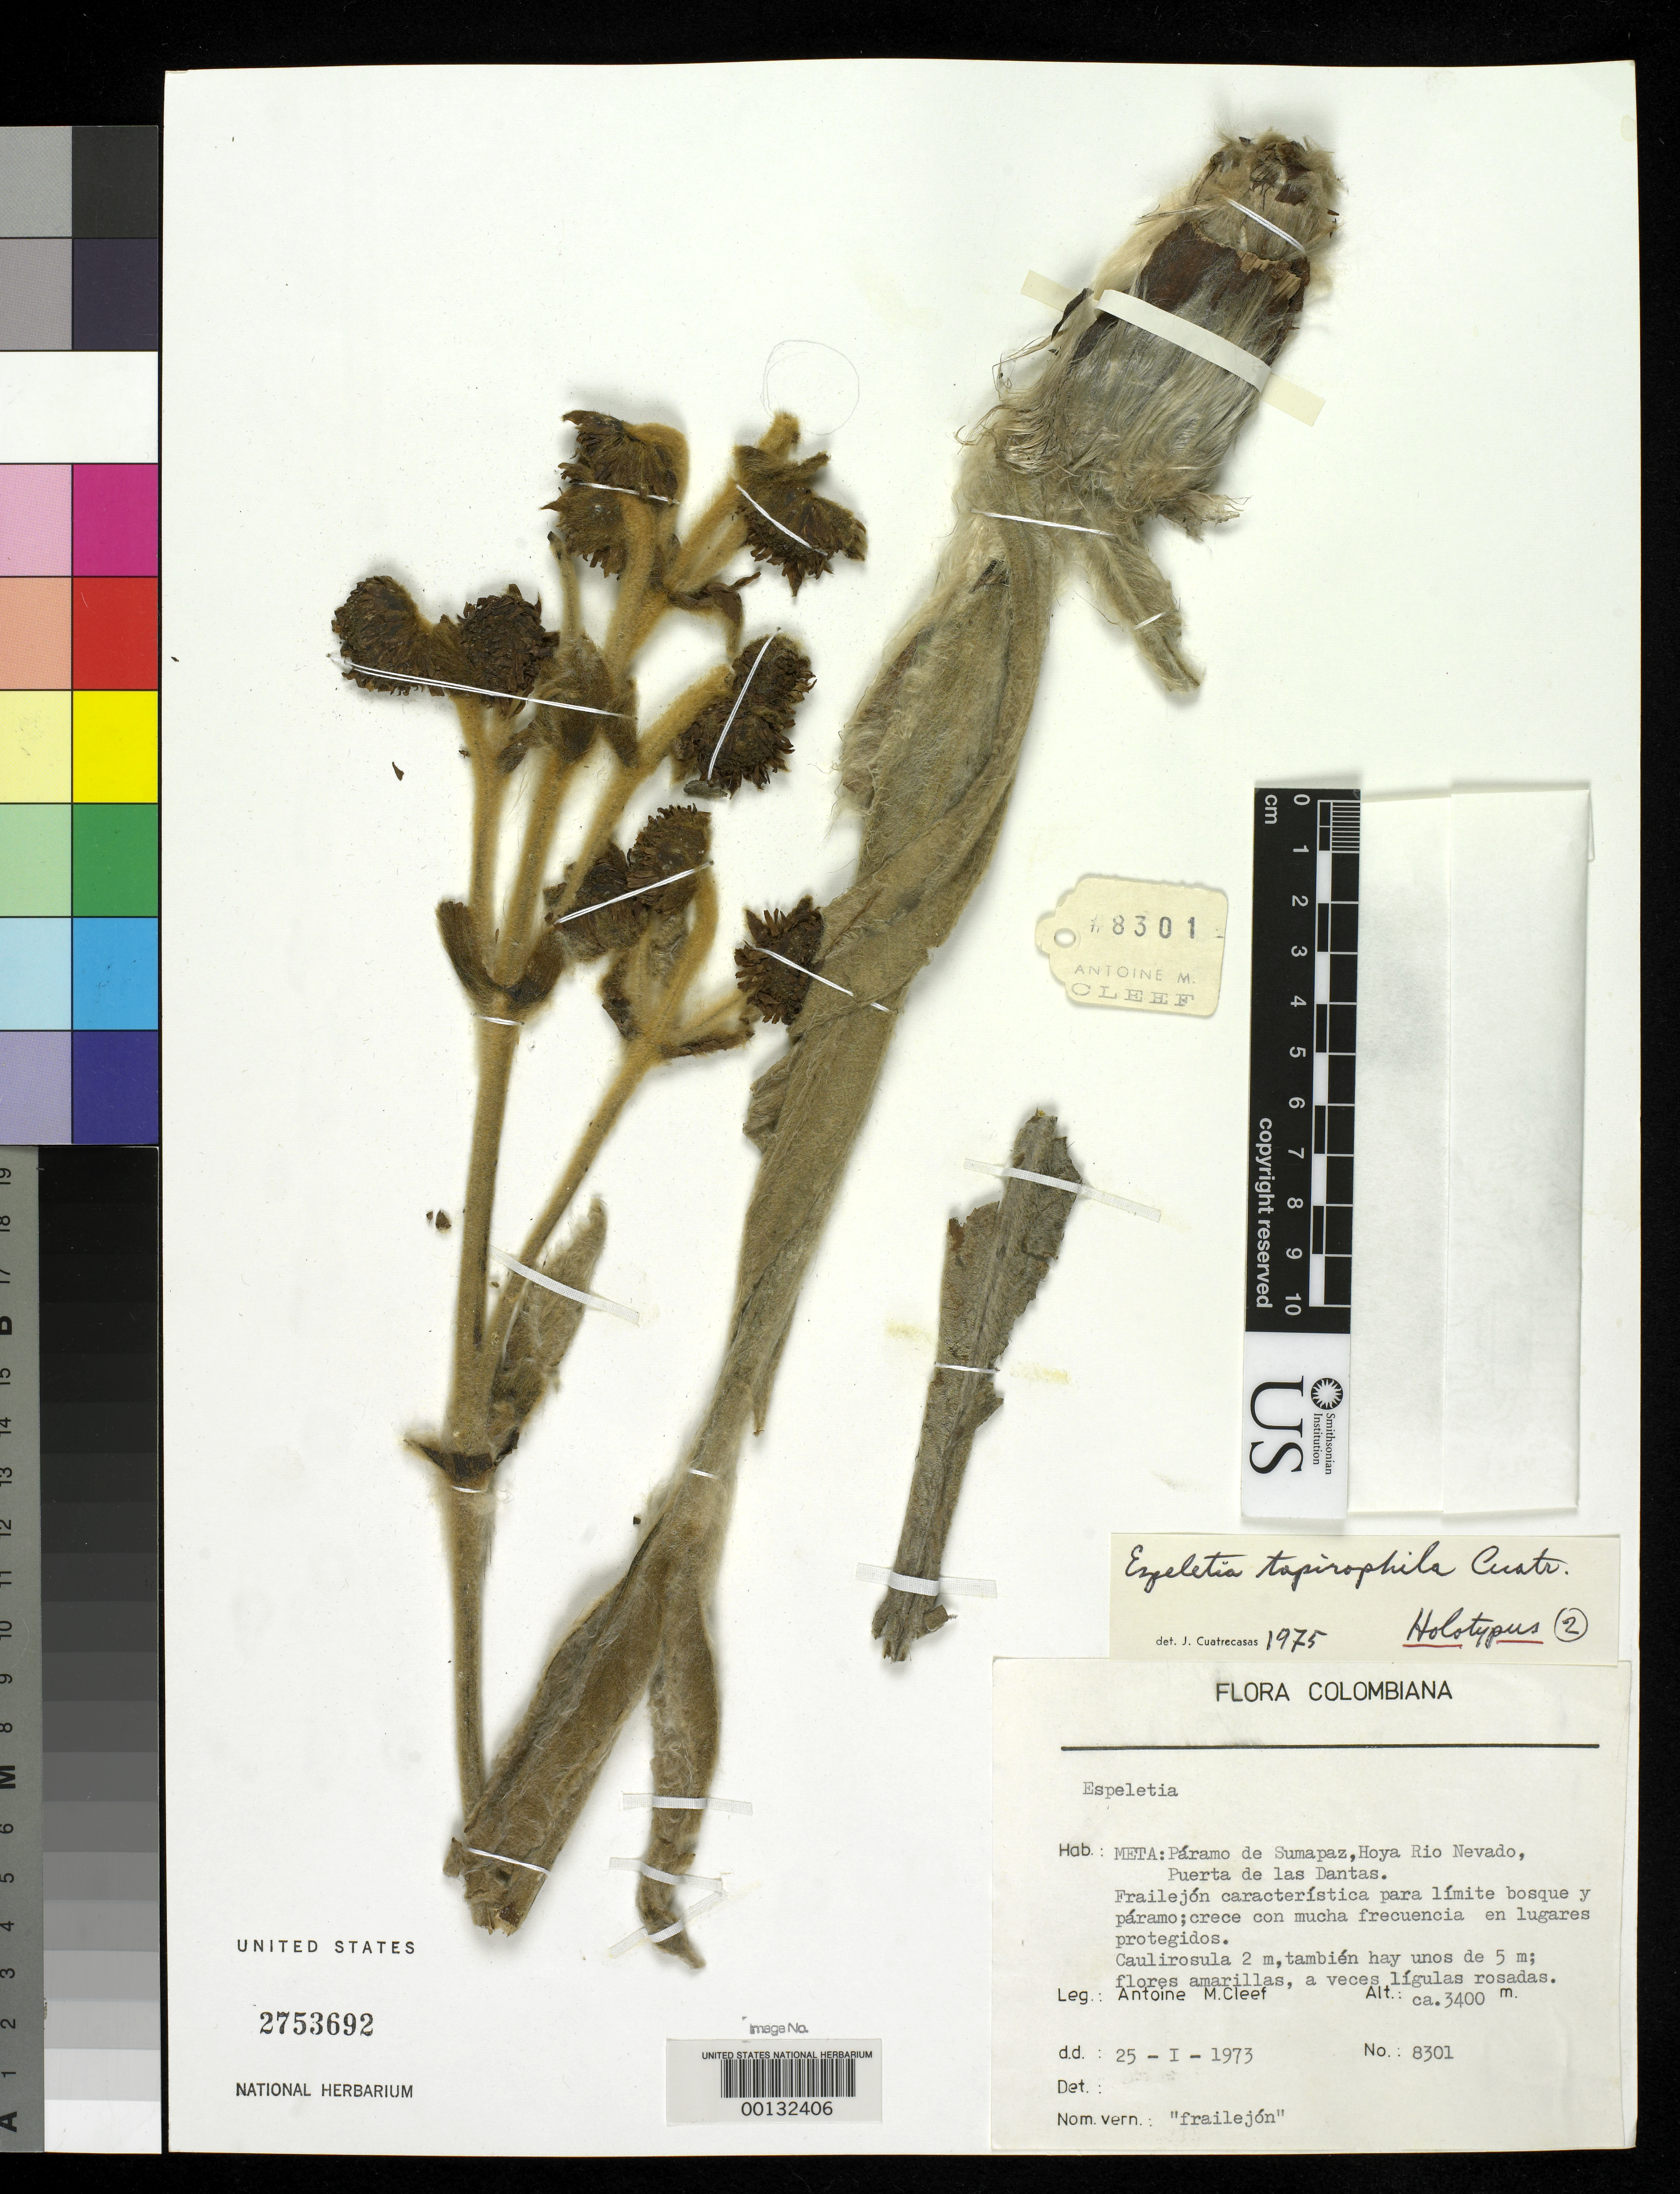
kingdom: Plantae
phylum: Tracheophyta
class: Magnoliopsida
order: Asterales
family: Asteraceae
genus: Espeletia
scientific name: Espeletia tapirophila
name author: Cuatrec.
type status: Holotype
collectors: A. M. Cleef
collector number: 8301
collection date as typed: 25 Jan 1973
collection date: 1973-01-25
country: Colombia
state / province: Meta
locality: Páramo de Sumapaz, Hoya Rio Nevada, Puerta de Las Dantas.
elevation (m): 3400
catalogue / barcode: US 2753692